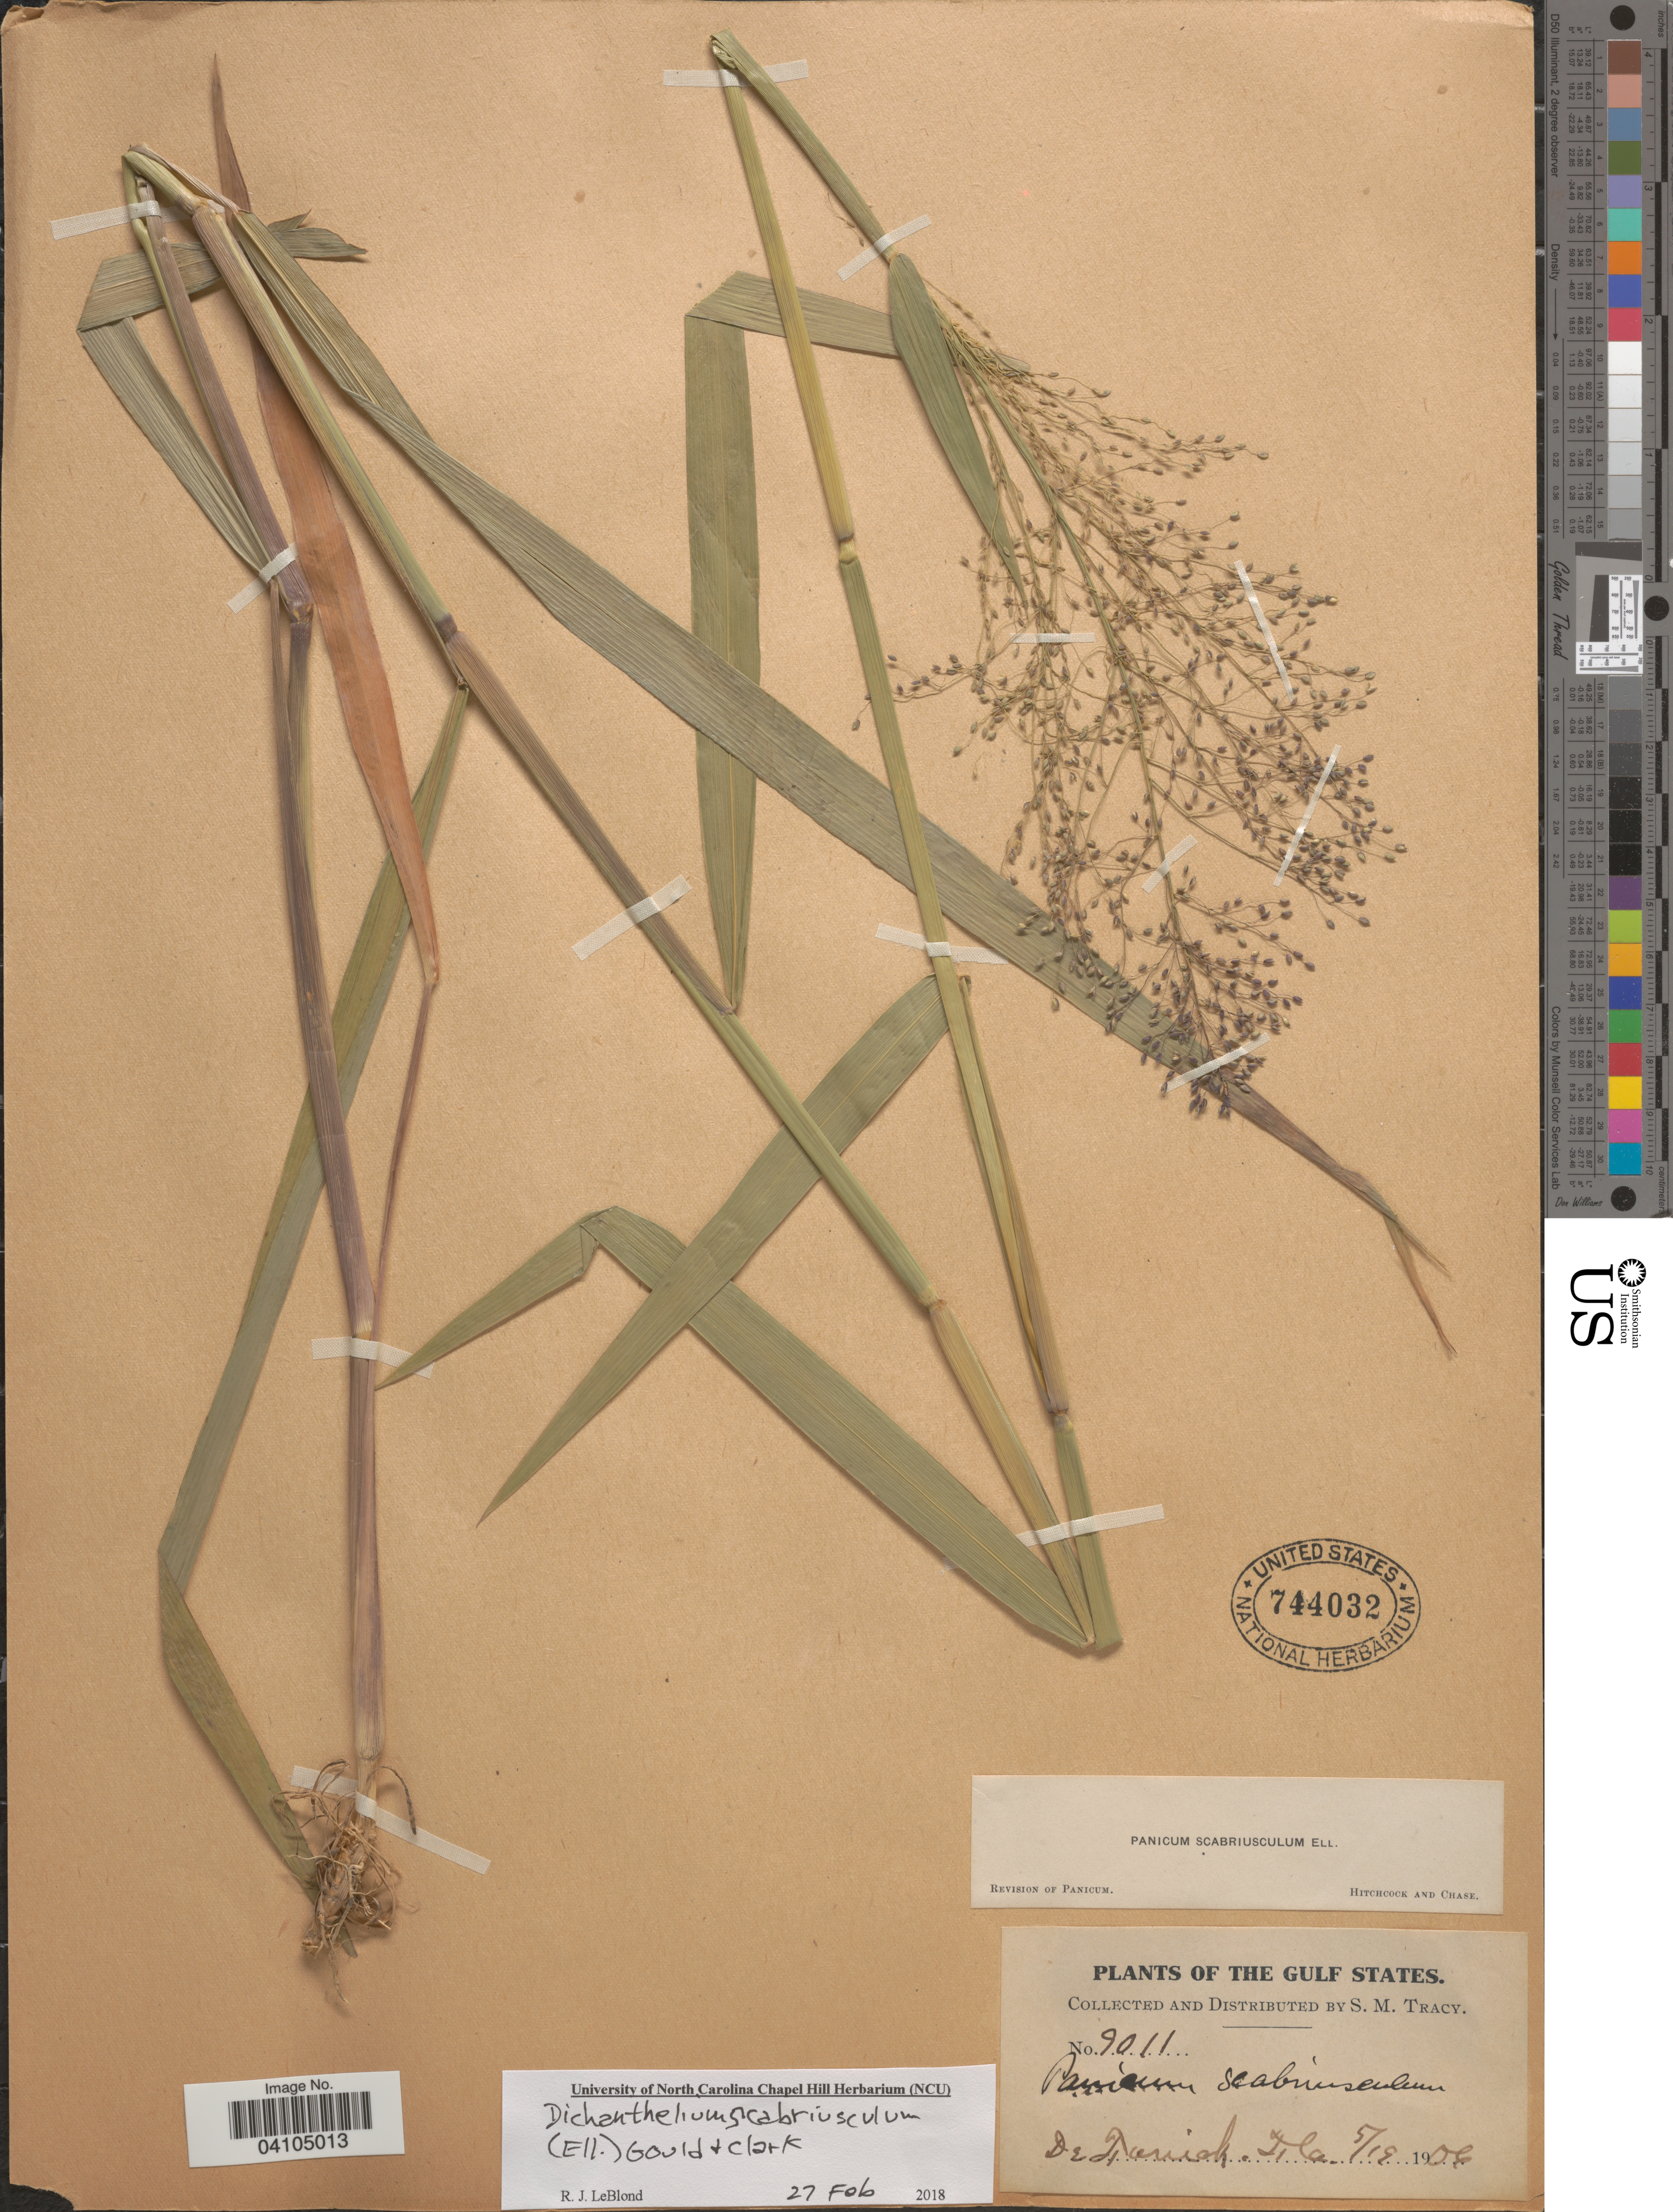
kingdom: Plantae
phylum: Tracheophyta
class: Liliopsida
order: Poales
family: Poaceae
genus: Dichanthelium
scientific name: Dichanthelium scabriusculum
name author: (Elliott) Gould & C.A. Clark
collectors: S. M. Tracy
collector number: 9011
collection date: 1906-05-19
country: United States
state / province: Florida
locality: The Gulf States. De Funiak.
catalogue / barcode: US 744032